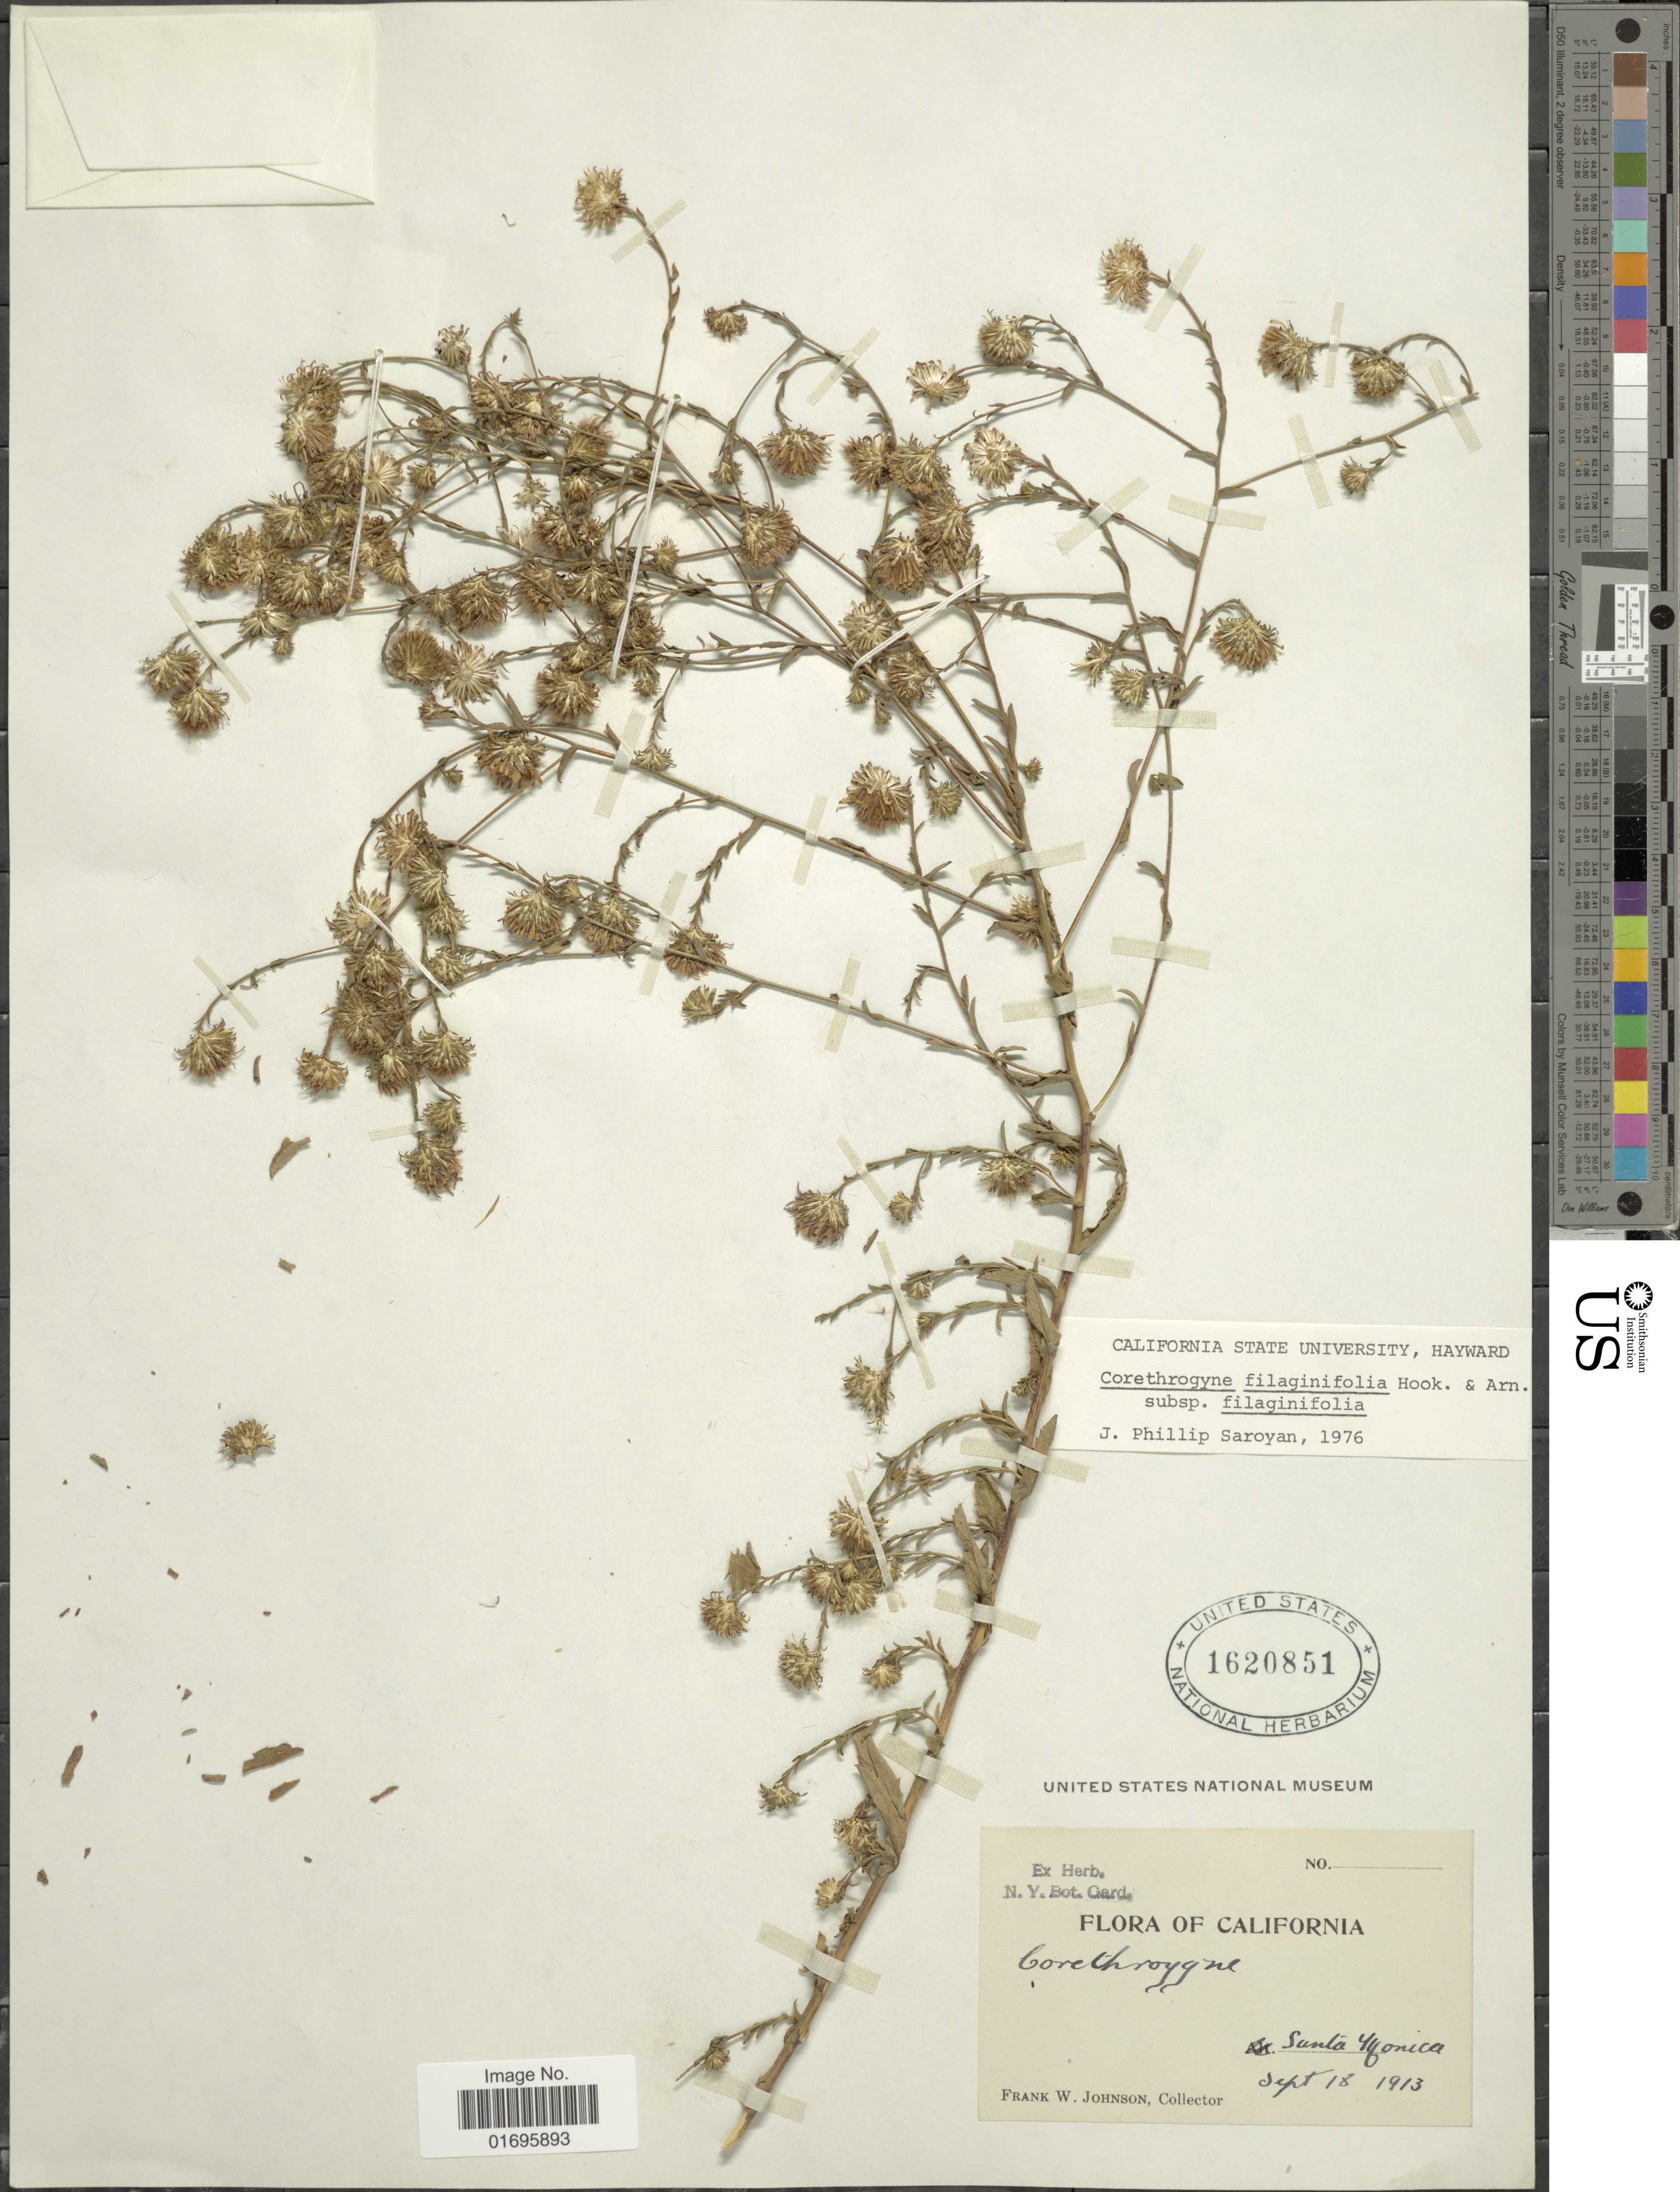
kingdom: Plantae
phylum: Tracheophyta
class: Magnoliopsida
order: Asterales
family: Asteraceae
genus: Corethrogyne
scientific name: Corethrogyne filaginifolia var. filaginifolia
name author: (Hook.) Nutt.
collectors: F. W. Johnson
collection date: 1913-09-18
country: United States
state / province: California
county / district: Los Angeles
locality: Santa Monica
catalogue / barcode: US 1620851